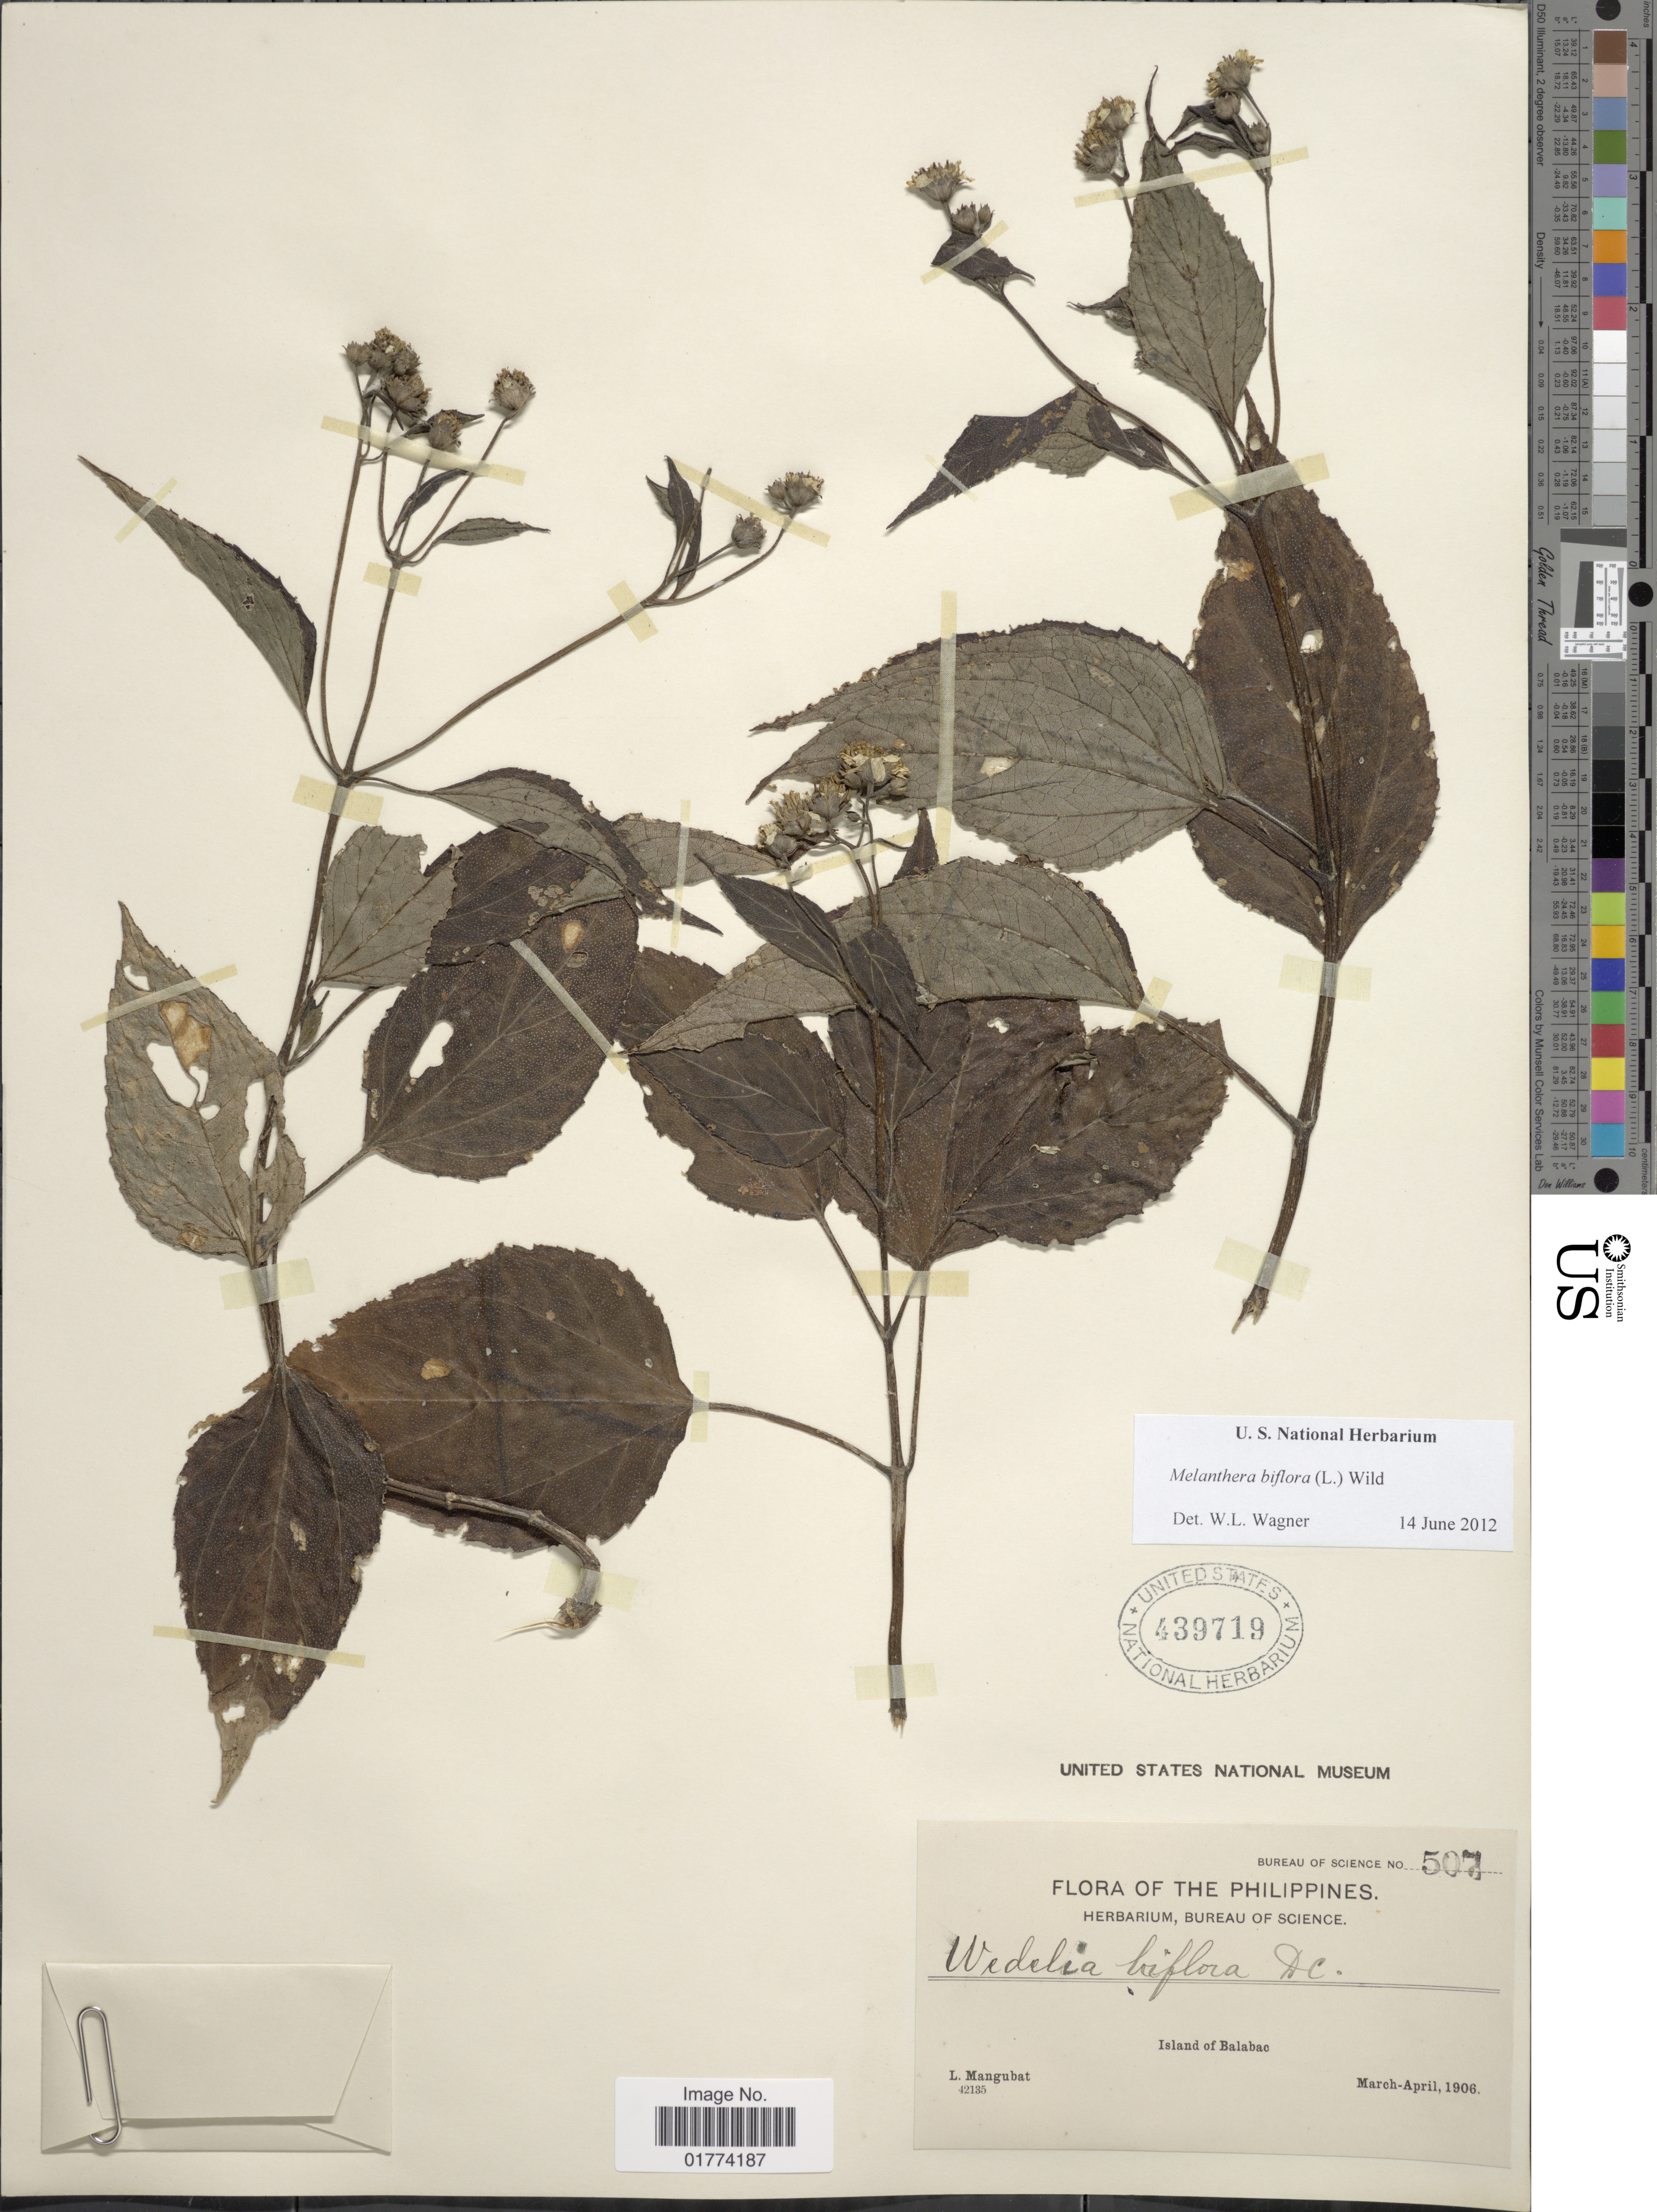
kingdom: Plantae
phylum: Tracheophyta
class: Magnoliopsida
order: Asterales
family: Asteraceae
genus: Wollastonia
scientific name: Wollastonia biflora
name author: (L.) DC.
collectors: L. Mangubat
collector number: Bureau of Science 507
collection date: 1906-03/1906-04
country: Philippines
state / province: Mimaropa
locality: Island of Balabac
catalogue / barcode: US 439719